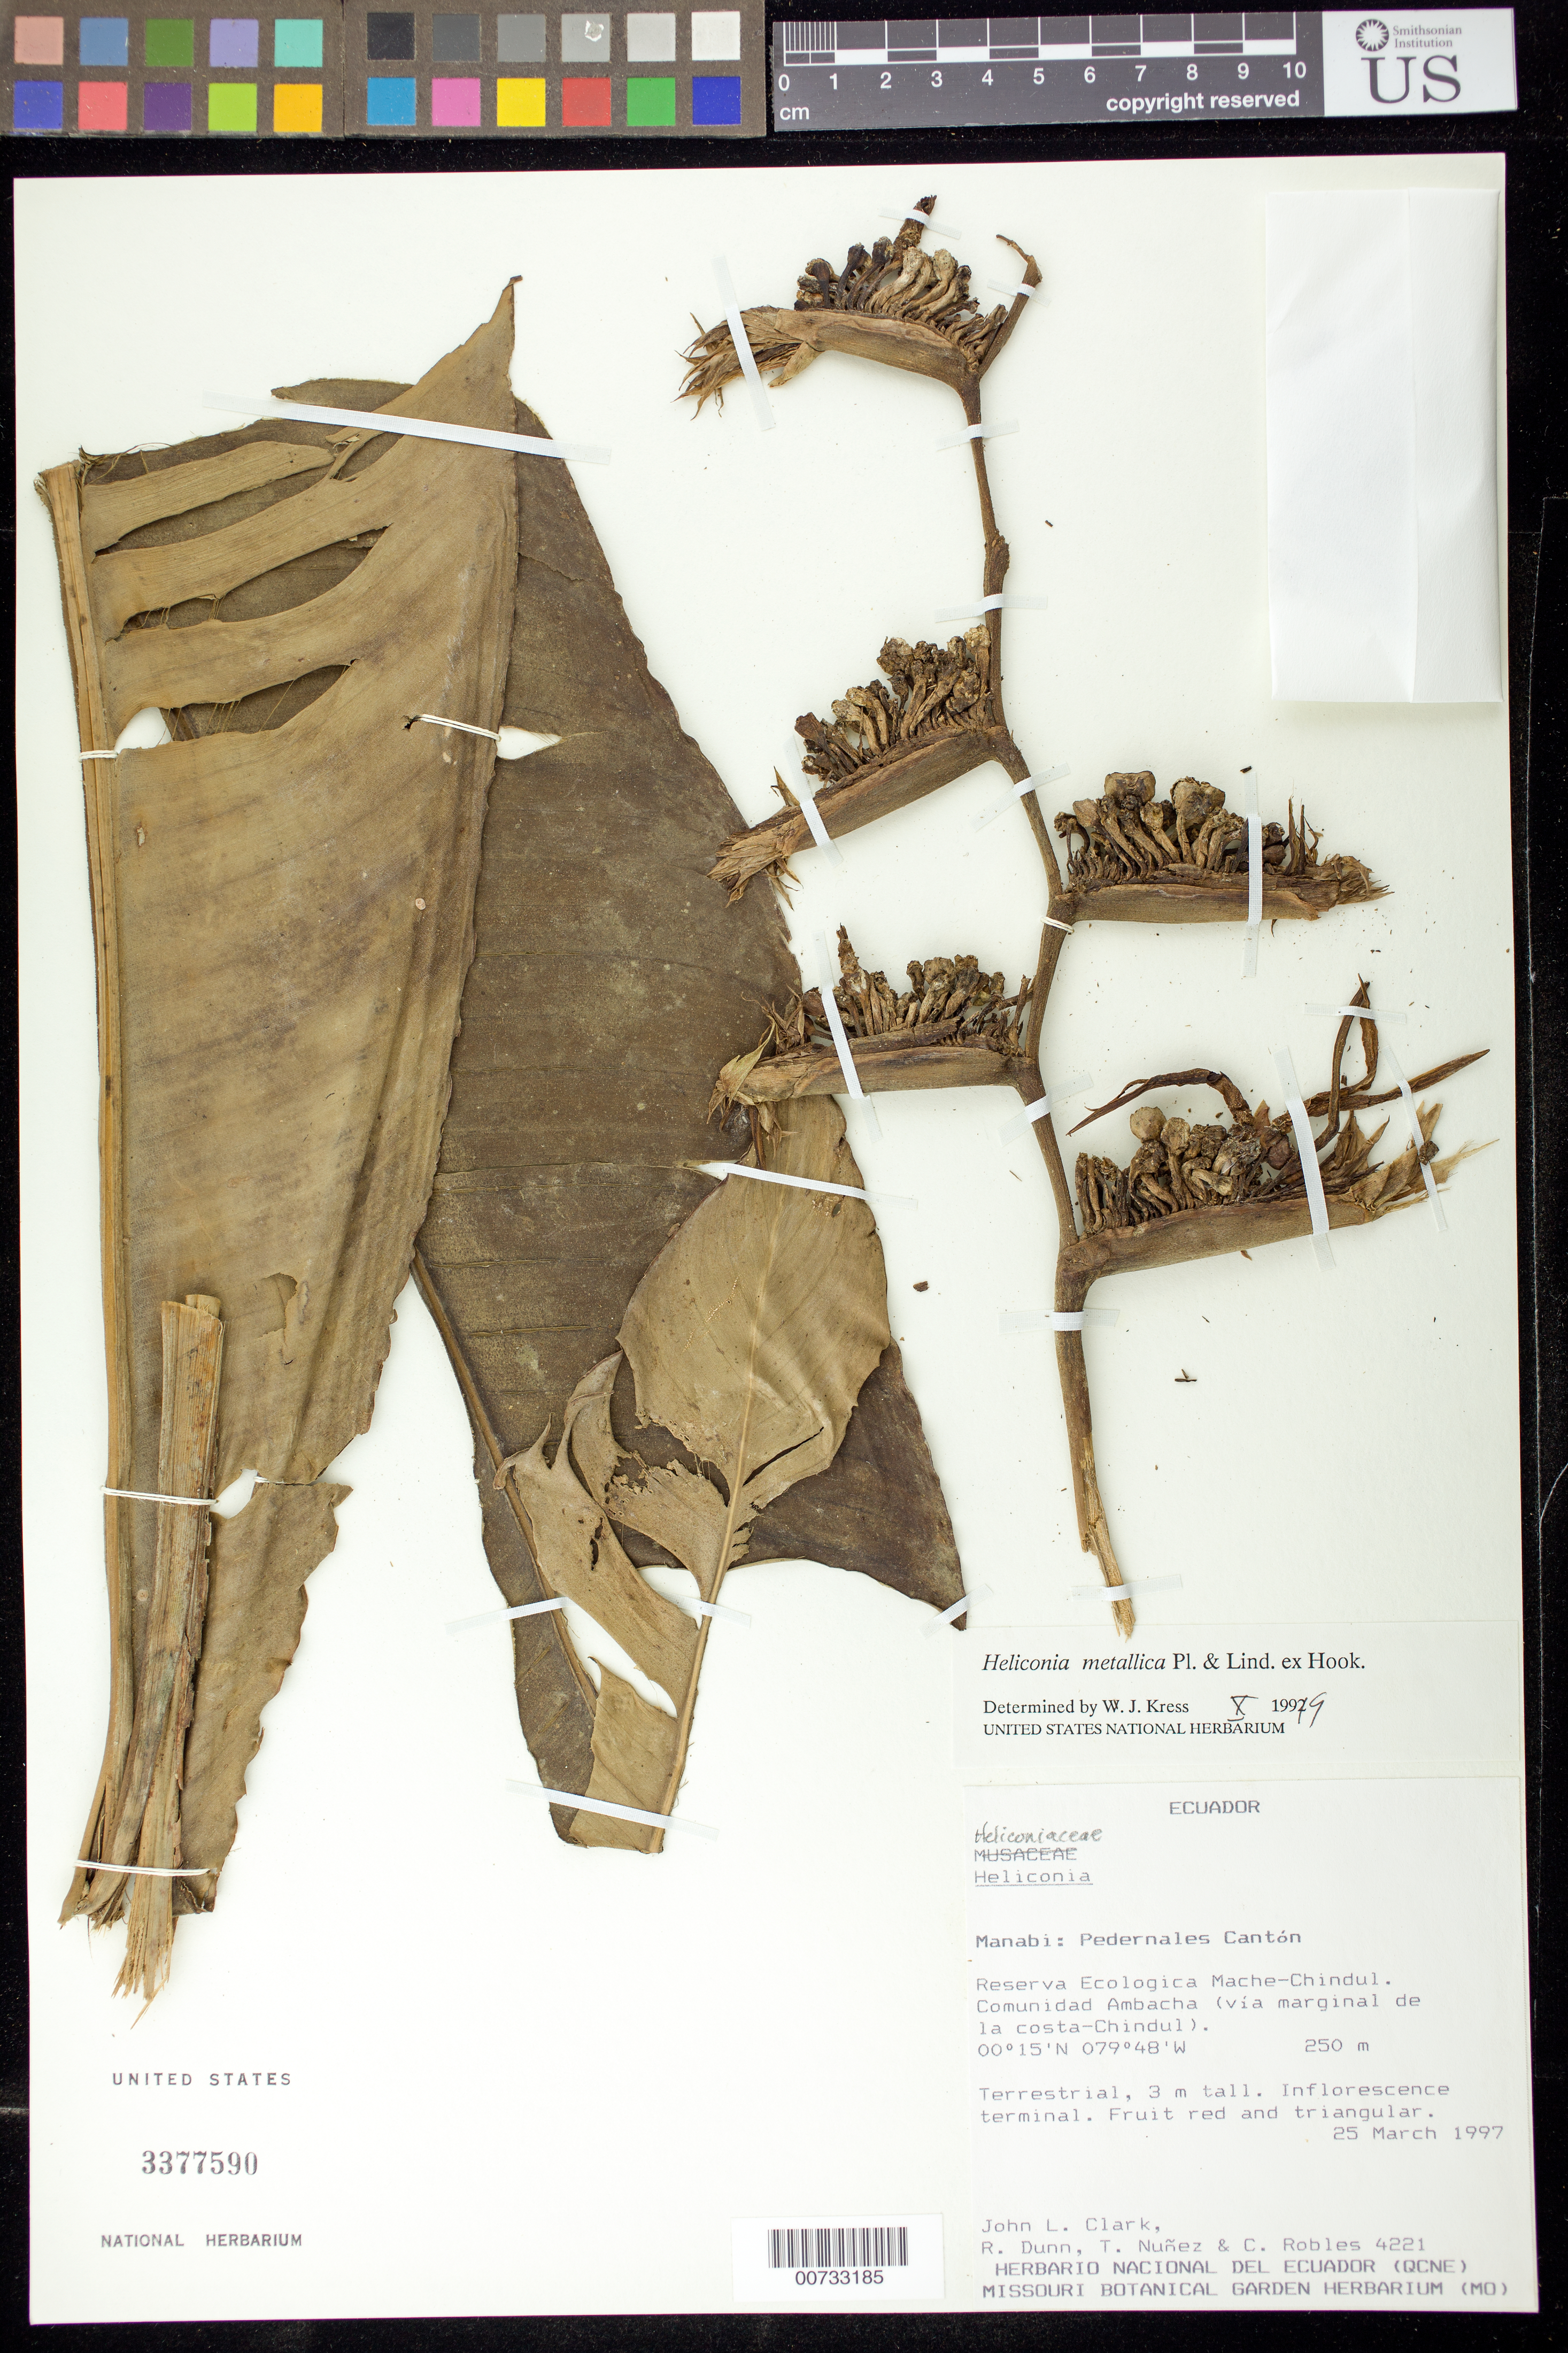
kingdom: Plantae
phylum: Tracheophyta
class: Liliopsida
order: Zingiberales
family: Heliconiaceae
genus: Heliconia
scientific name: Heliconia metallica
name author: Planch. & Linden ex Hook.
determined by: Kress, W. J., (US), Smithsonian Institution - National Museum of Natural History (UNITED STATES)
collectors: J. L. Clark & R. Dunn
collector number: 4221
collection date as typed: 25 Mar 1997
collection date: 1997-03-25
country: Ecuador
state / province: Manabi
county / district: Pedernales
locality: Reserva Ecologica Mache-Chindul. Comunidad ambacha (via marginal de la costa-Chindul)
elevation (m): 250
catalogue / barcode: US 3377590